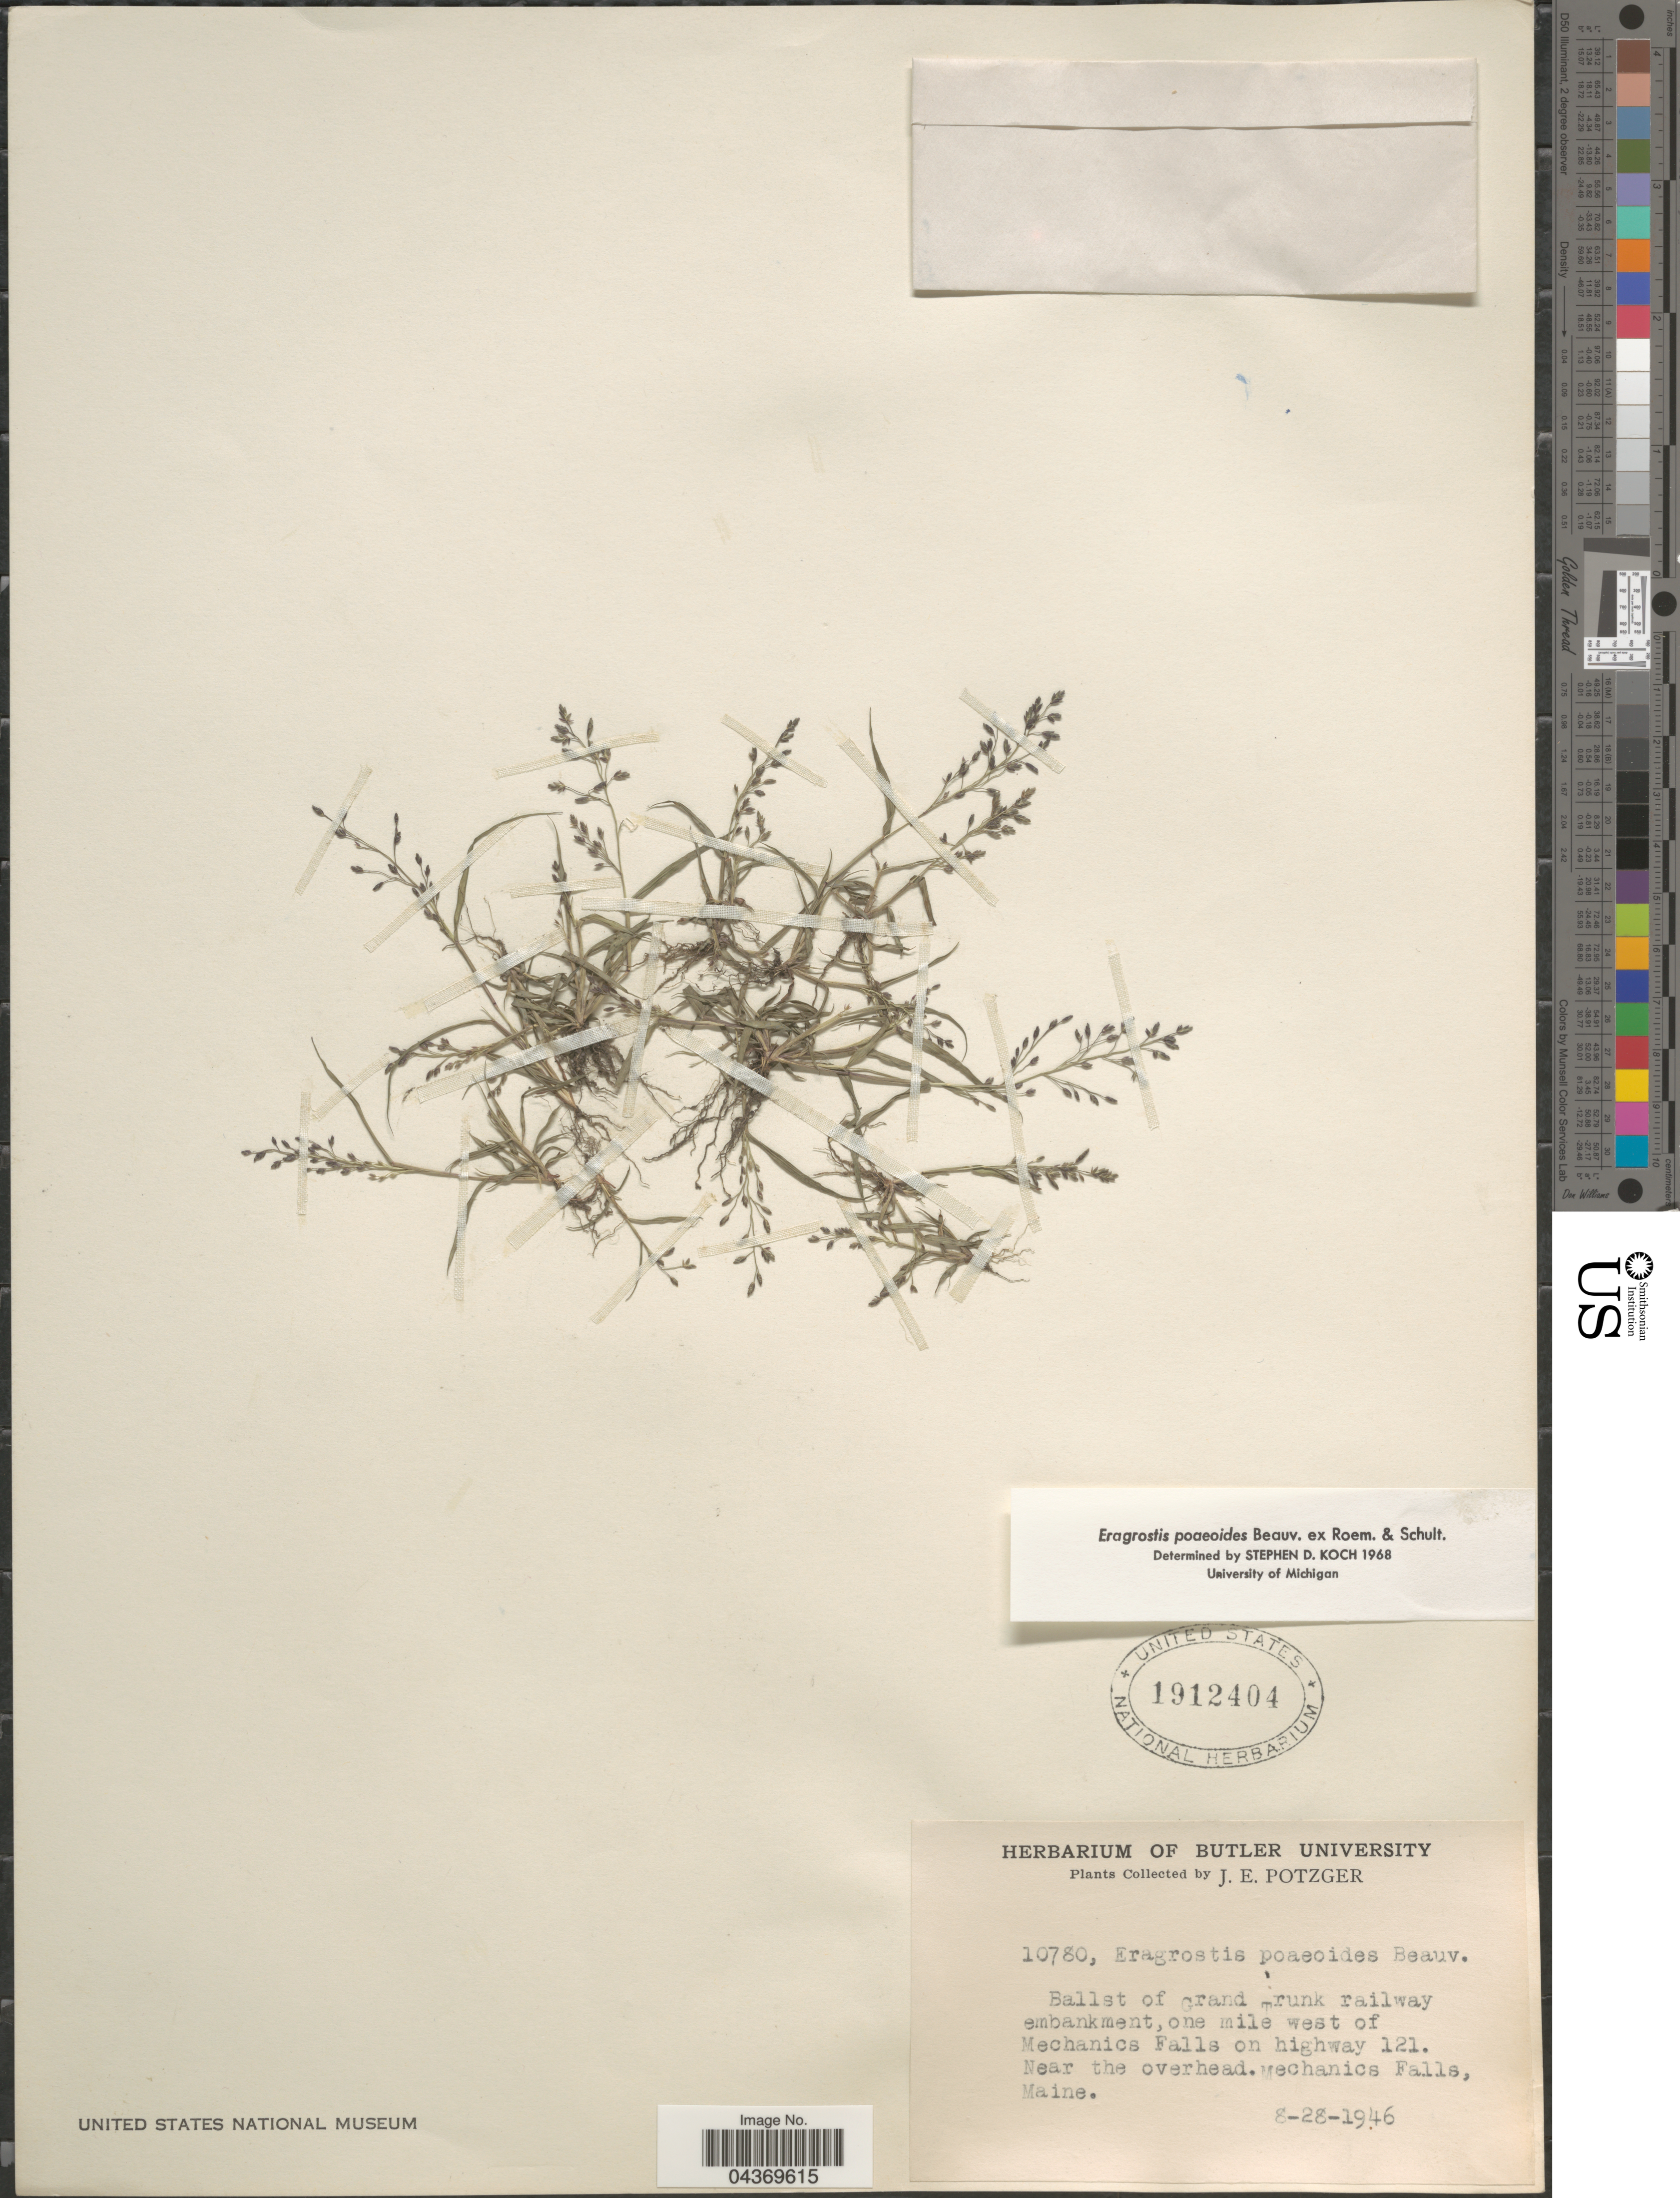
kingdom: Plantae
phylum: Tracheophyta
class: Liliopsida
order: Poales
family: Poaceae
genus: Eragrostis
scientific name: Eragrostis minor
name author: Host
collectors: J. Potzger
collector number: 10780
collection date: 1946-08-28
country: United States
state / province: Maine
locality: Ballst of Grand, Trunk railway embankment, one mile west of Mechanics Falls on highway 121. Near the overhead. Mechanics Falls.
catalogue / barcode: US 1912404